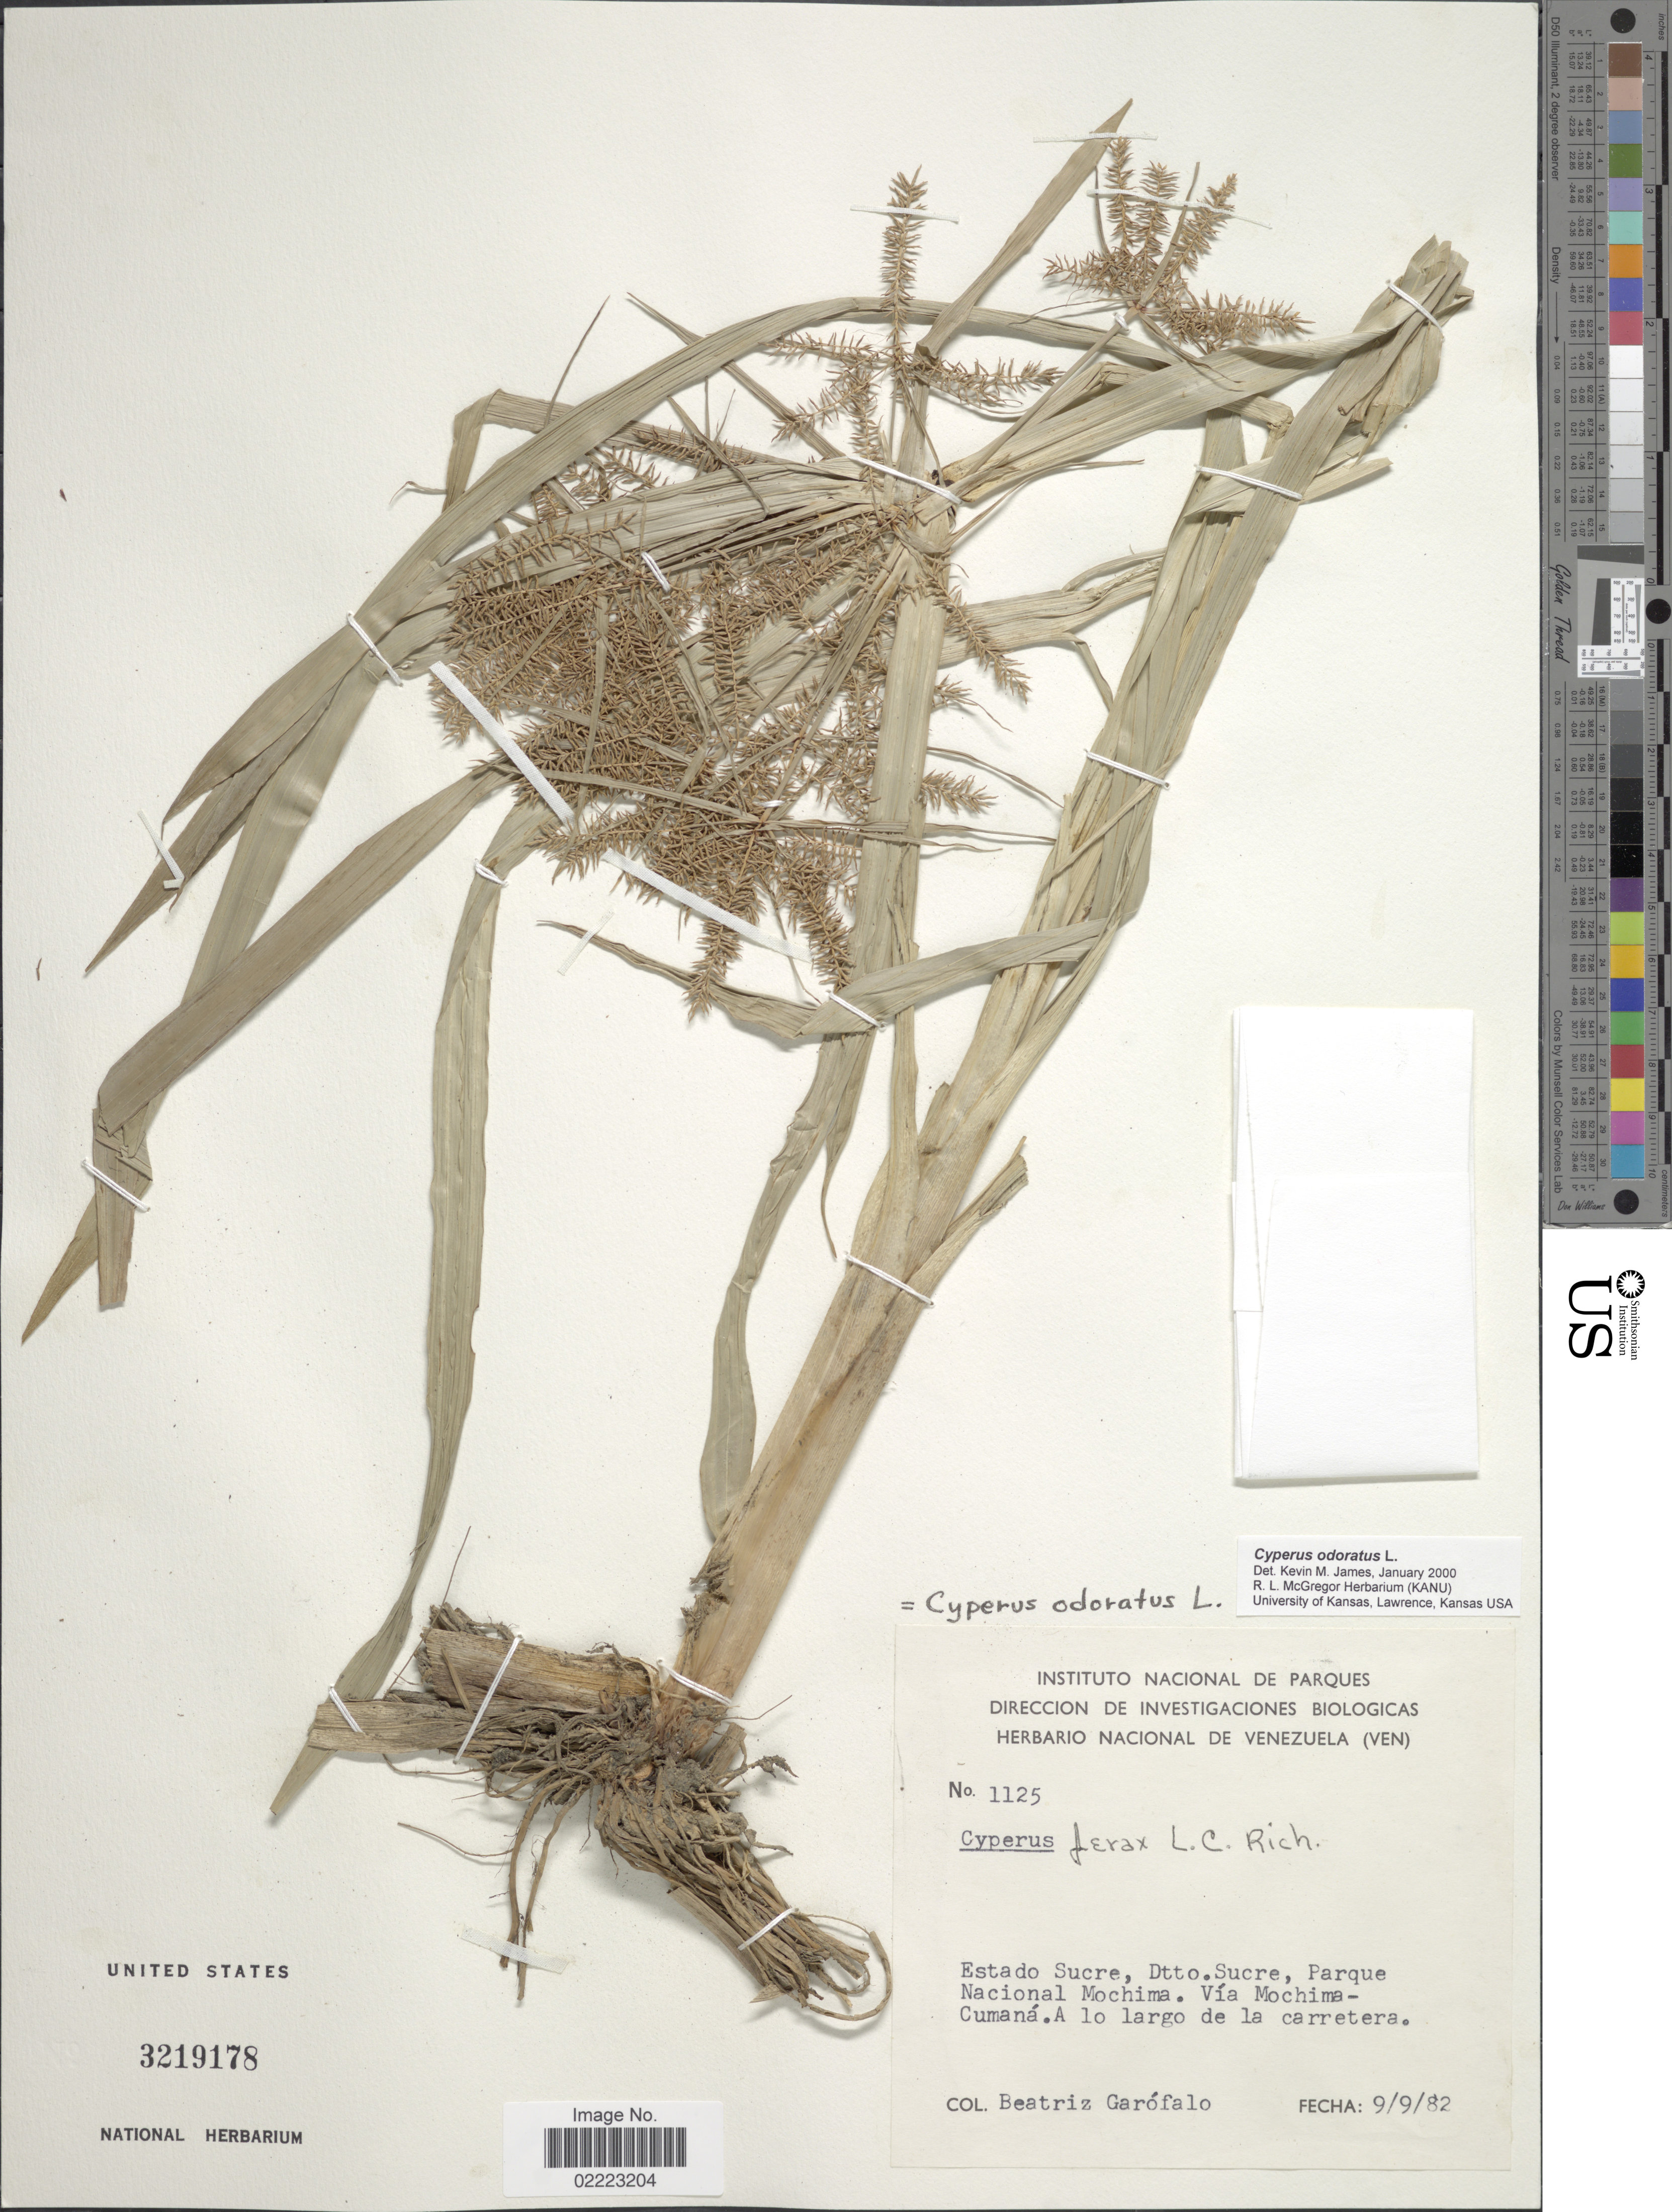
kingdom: Plantae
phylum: Tracheophyta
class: Liliopsida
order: Poales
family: Cyperaceae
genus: Cyperus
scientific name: Cyperus odoratus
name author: L.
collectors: B. Garofalo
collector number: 1125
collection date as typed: Transcribed d/m/y: 9/9/82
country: Venezuela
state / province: Sucre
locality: Dtto Sucre, Parque Nacional Mochima. Vía Mochima-Cumaná. A lo largo de la carretera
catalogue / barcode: US 3219178